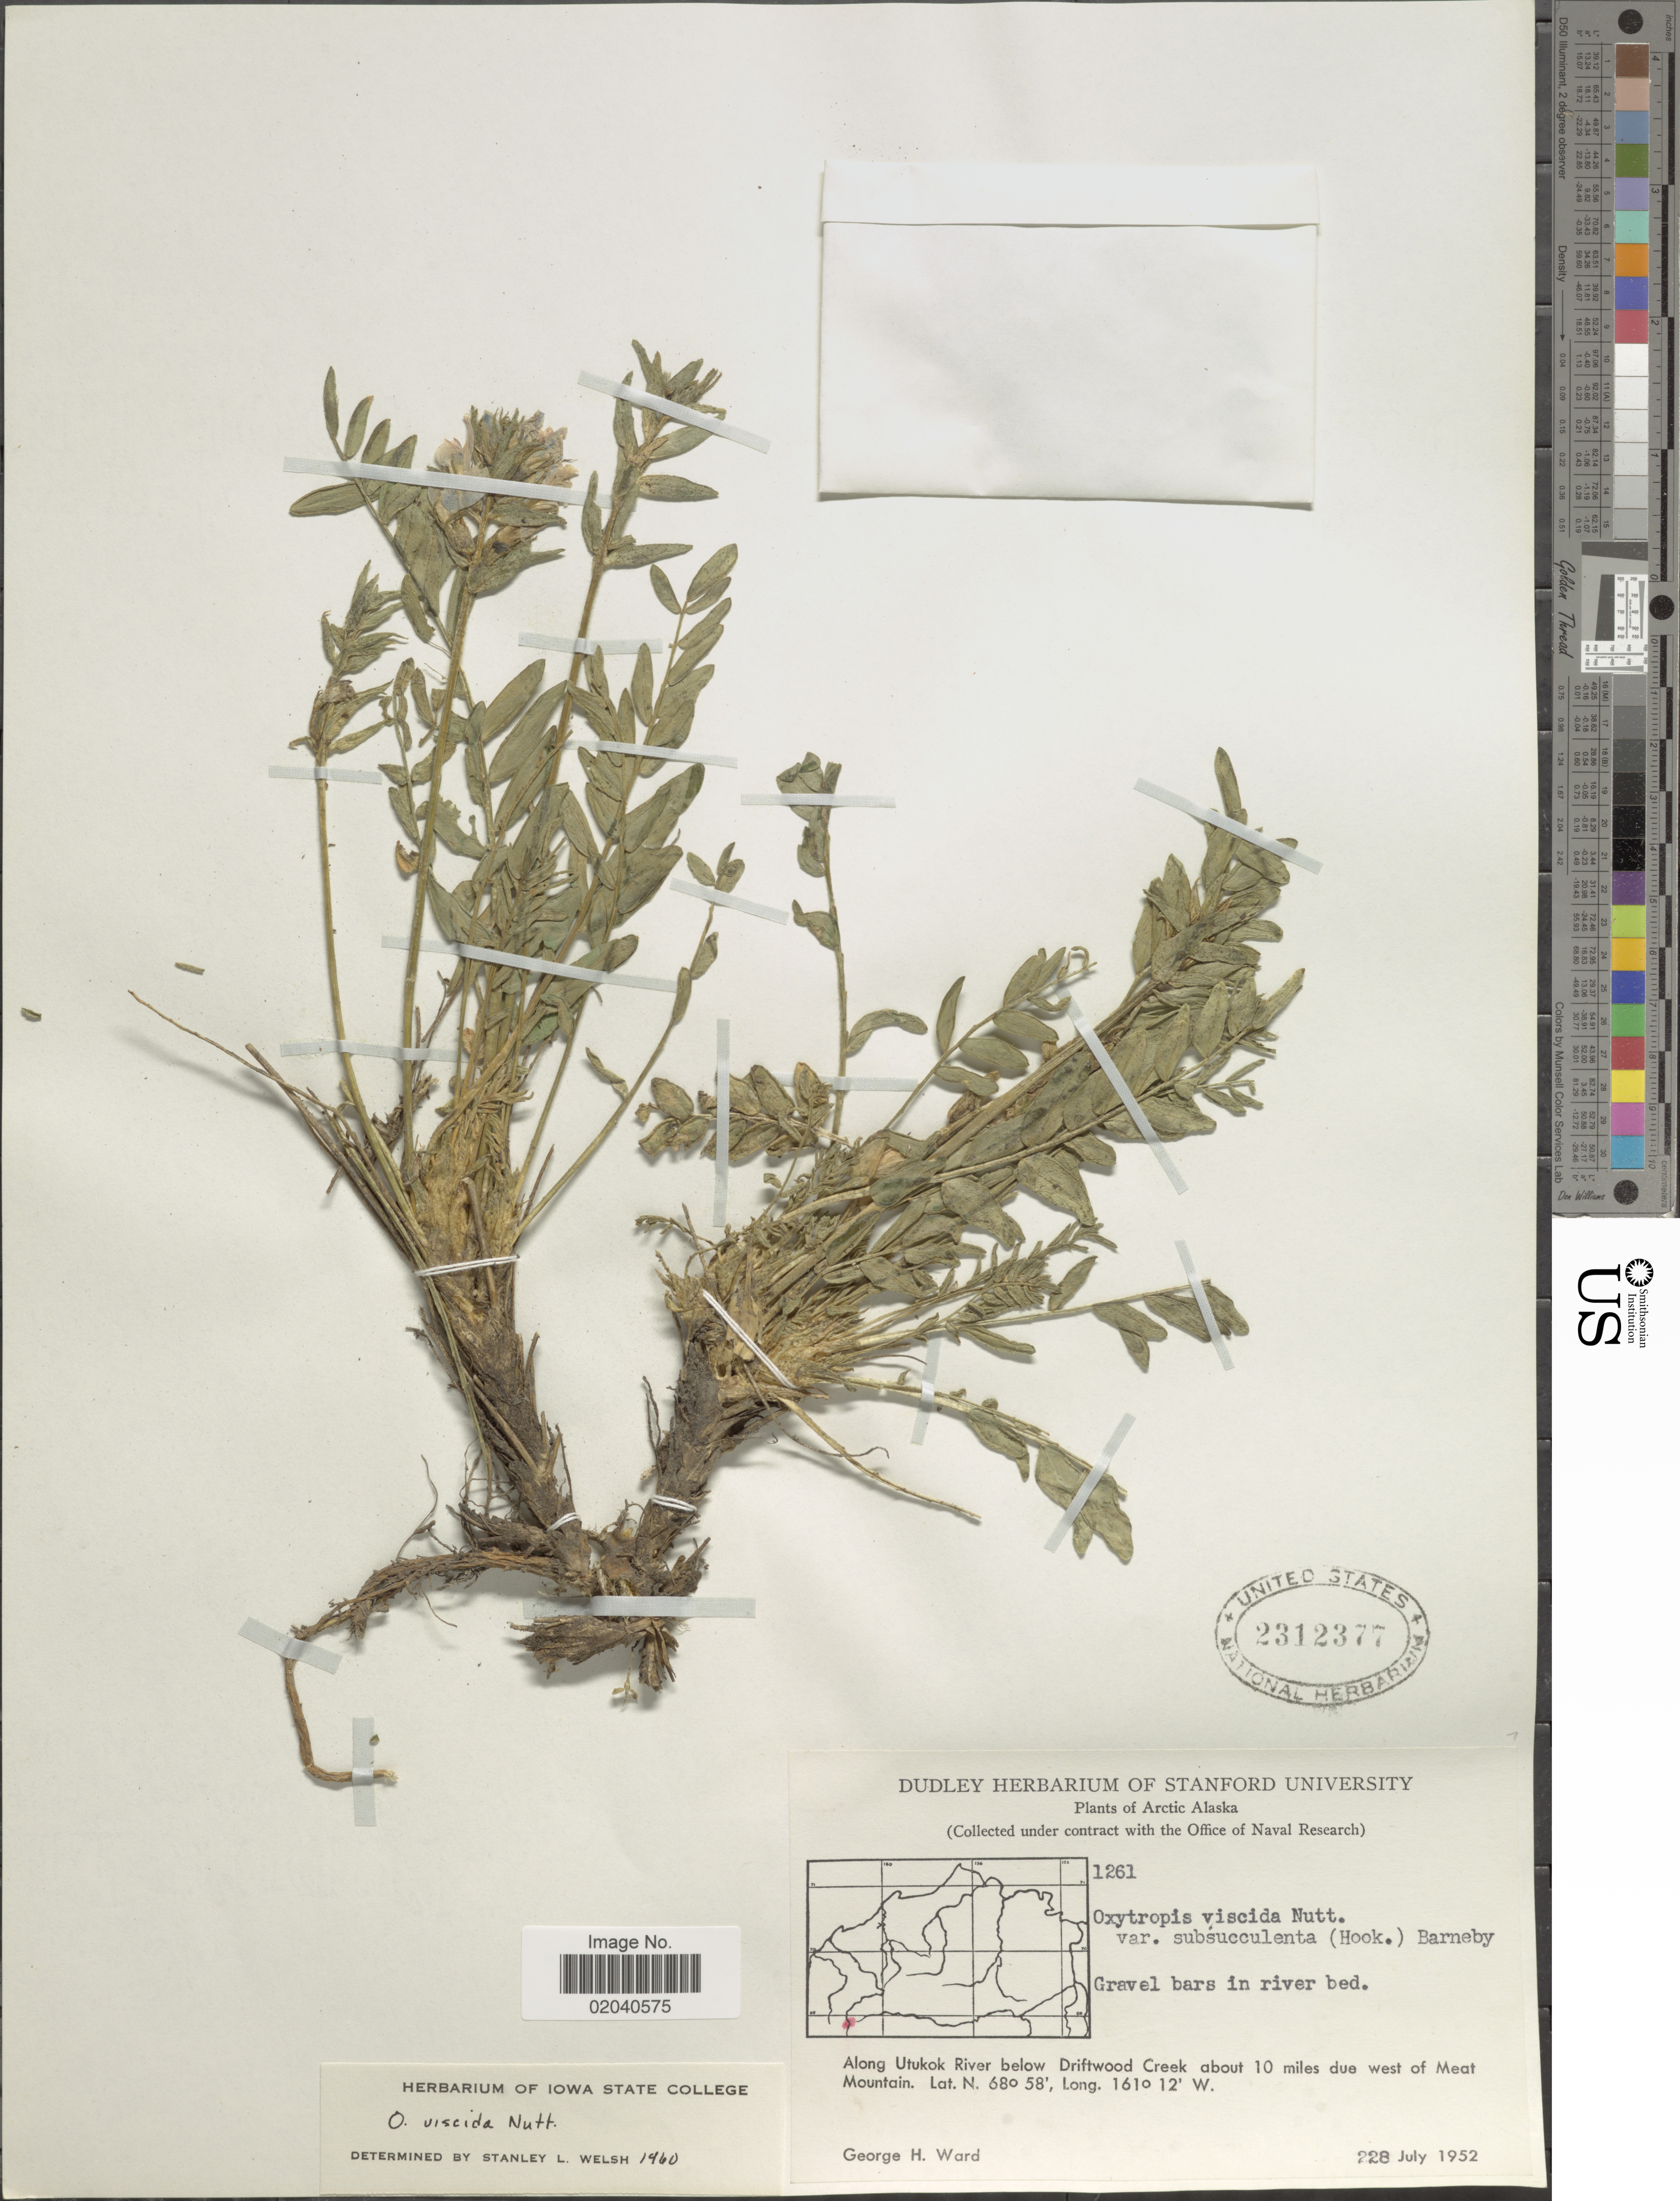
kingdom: Plantae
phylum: Tracheophyta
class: Magnoliopsida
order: Fabales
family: Fabaceae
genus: Oxytropis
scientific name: Oxytropis viscida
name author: Nutt.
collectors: G. H. Ward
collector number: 1261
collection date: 1952-07-28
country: United States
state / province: Alaska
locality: Arctic Alaska, Along Utukok River below Driftwood Creek about 10 miles due west of Meat Mountain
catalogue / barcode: US 2312377